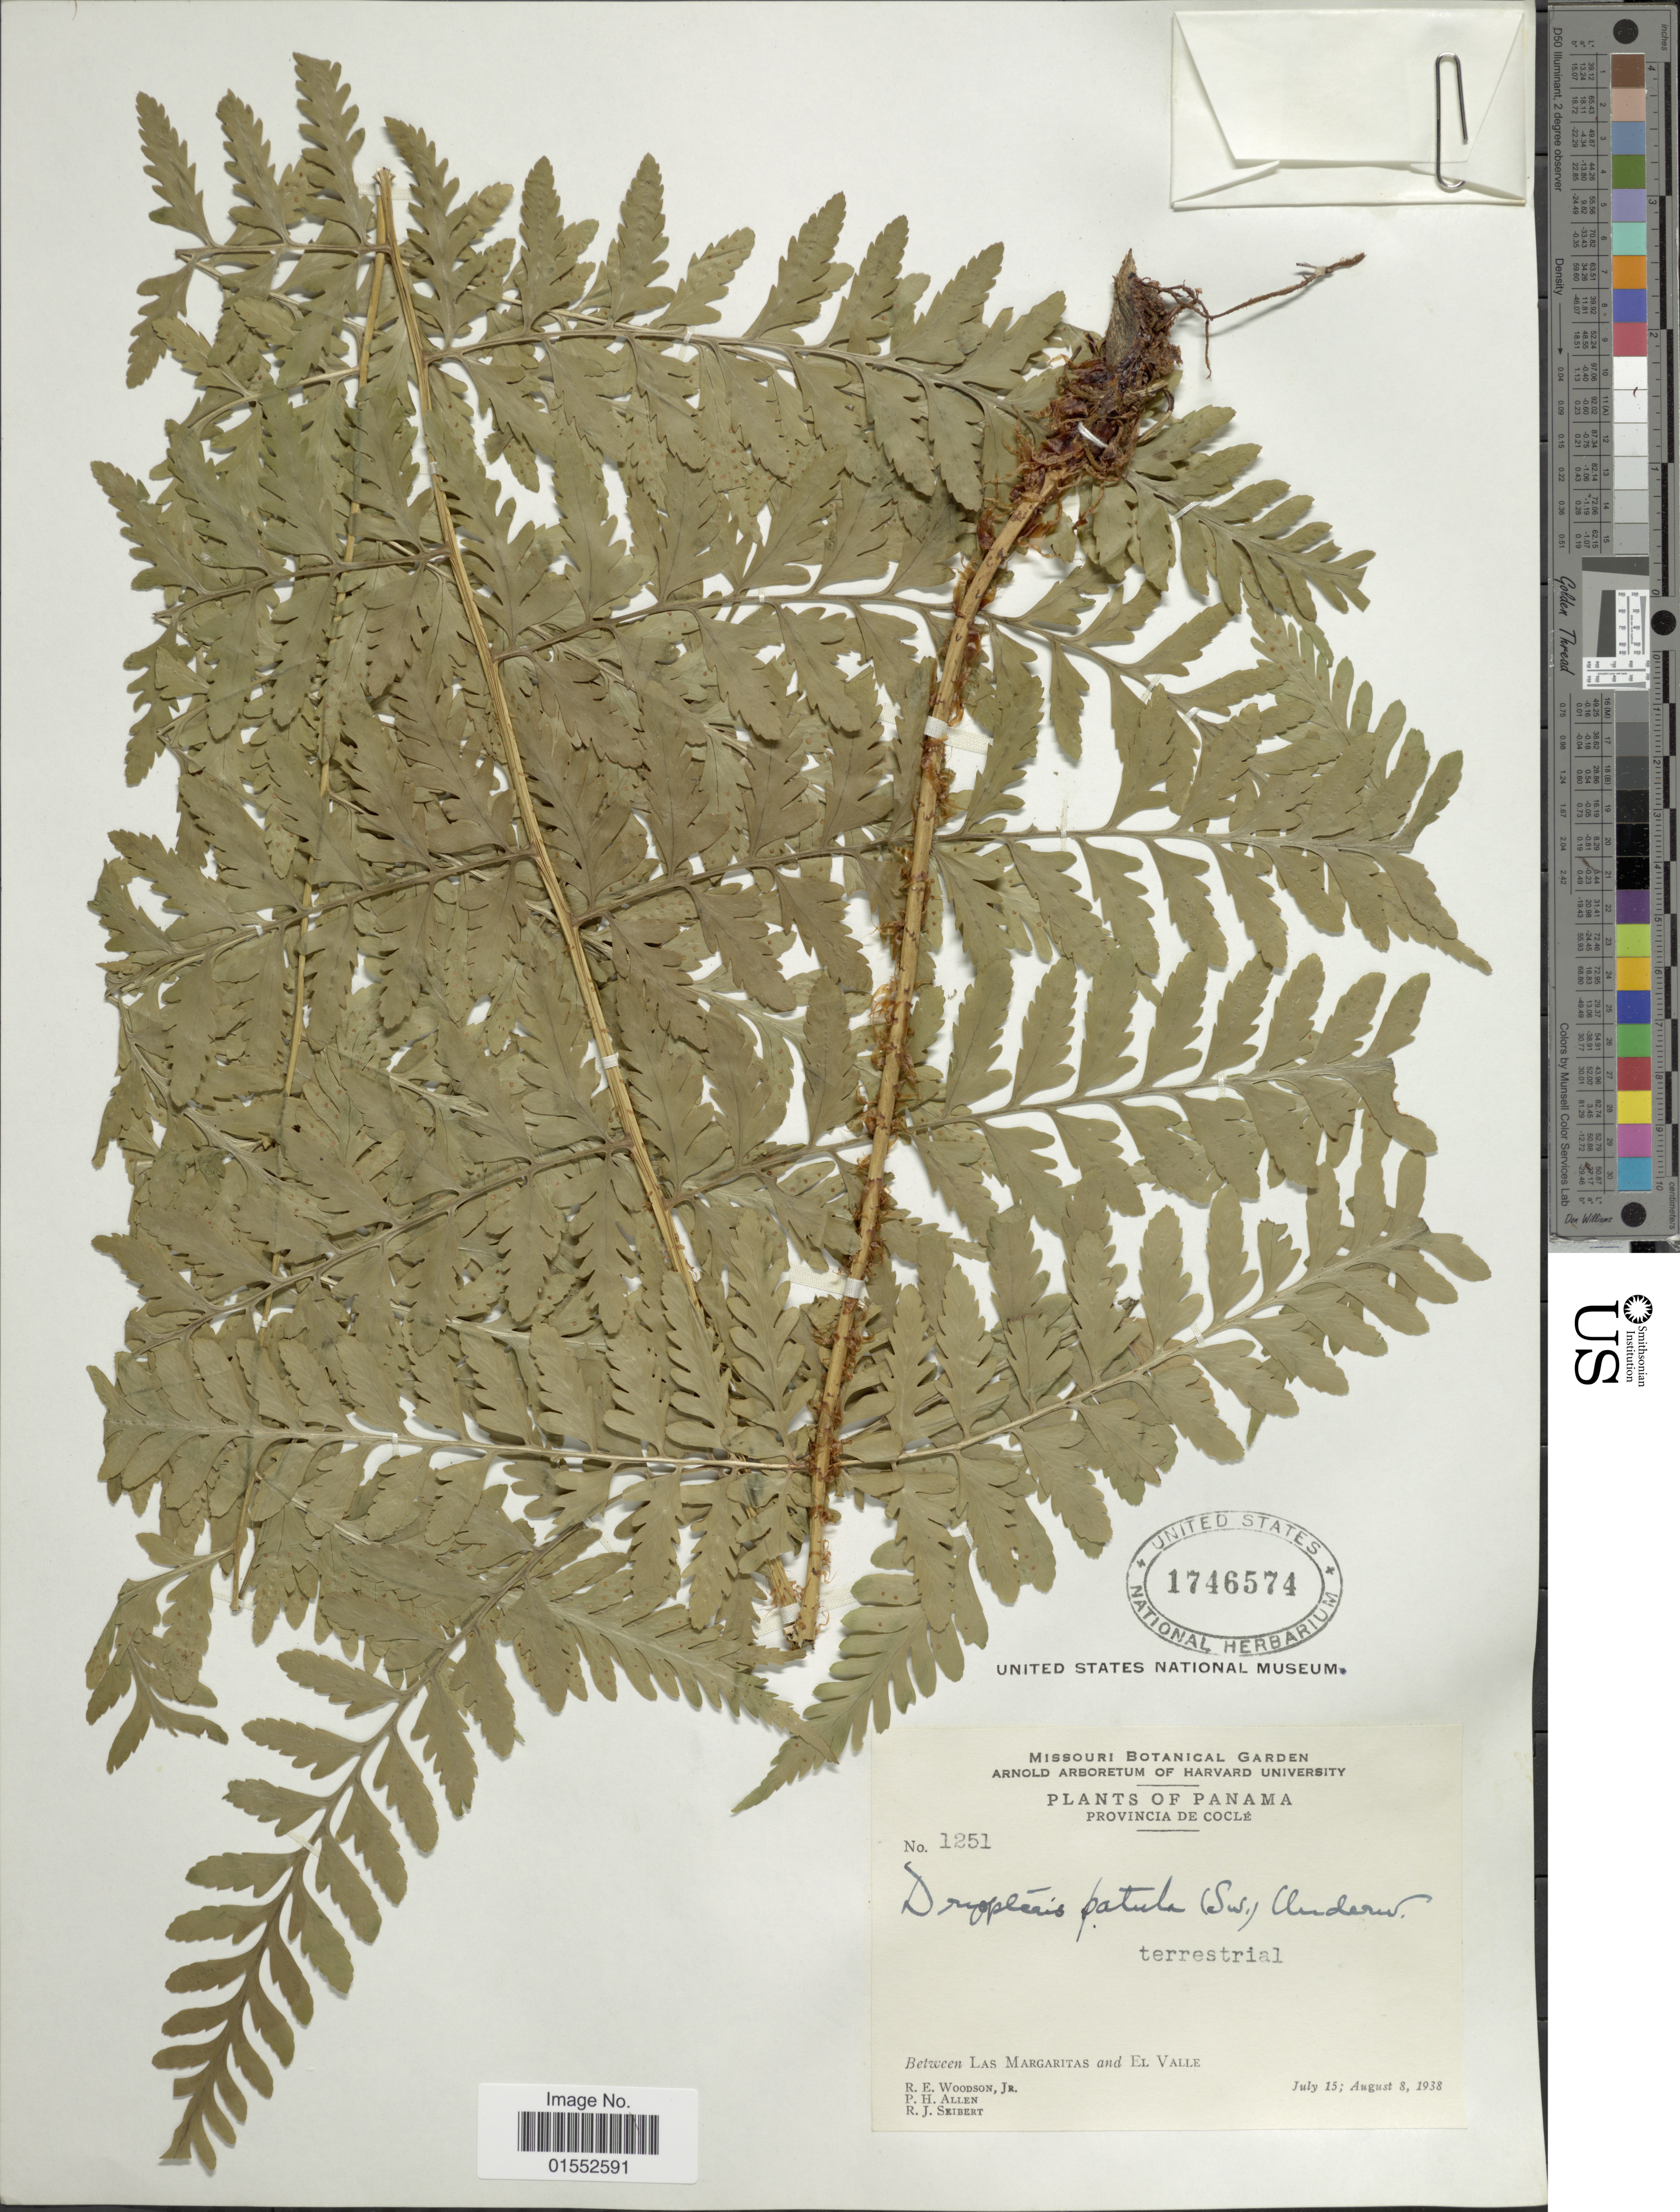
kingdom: Plantae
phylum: Tracheophyta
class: Polypodiopsida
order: Polypodiales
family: Dryopteridaceae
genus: Dryopteris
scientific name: Dryopteris patula var. serrata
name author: (Mett.) C.V. Morton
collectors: R. E. Woodson, P. H. Allen & R. J. Seibert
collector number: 1251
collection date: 1938-07-15/1938-08-08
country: Panama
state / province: Coclé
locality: Between Las Margaritas and El Valle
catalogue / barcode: US 1746574